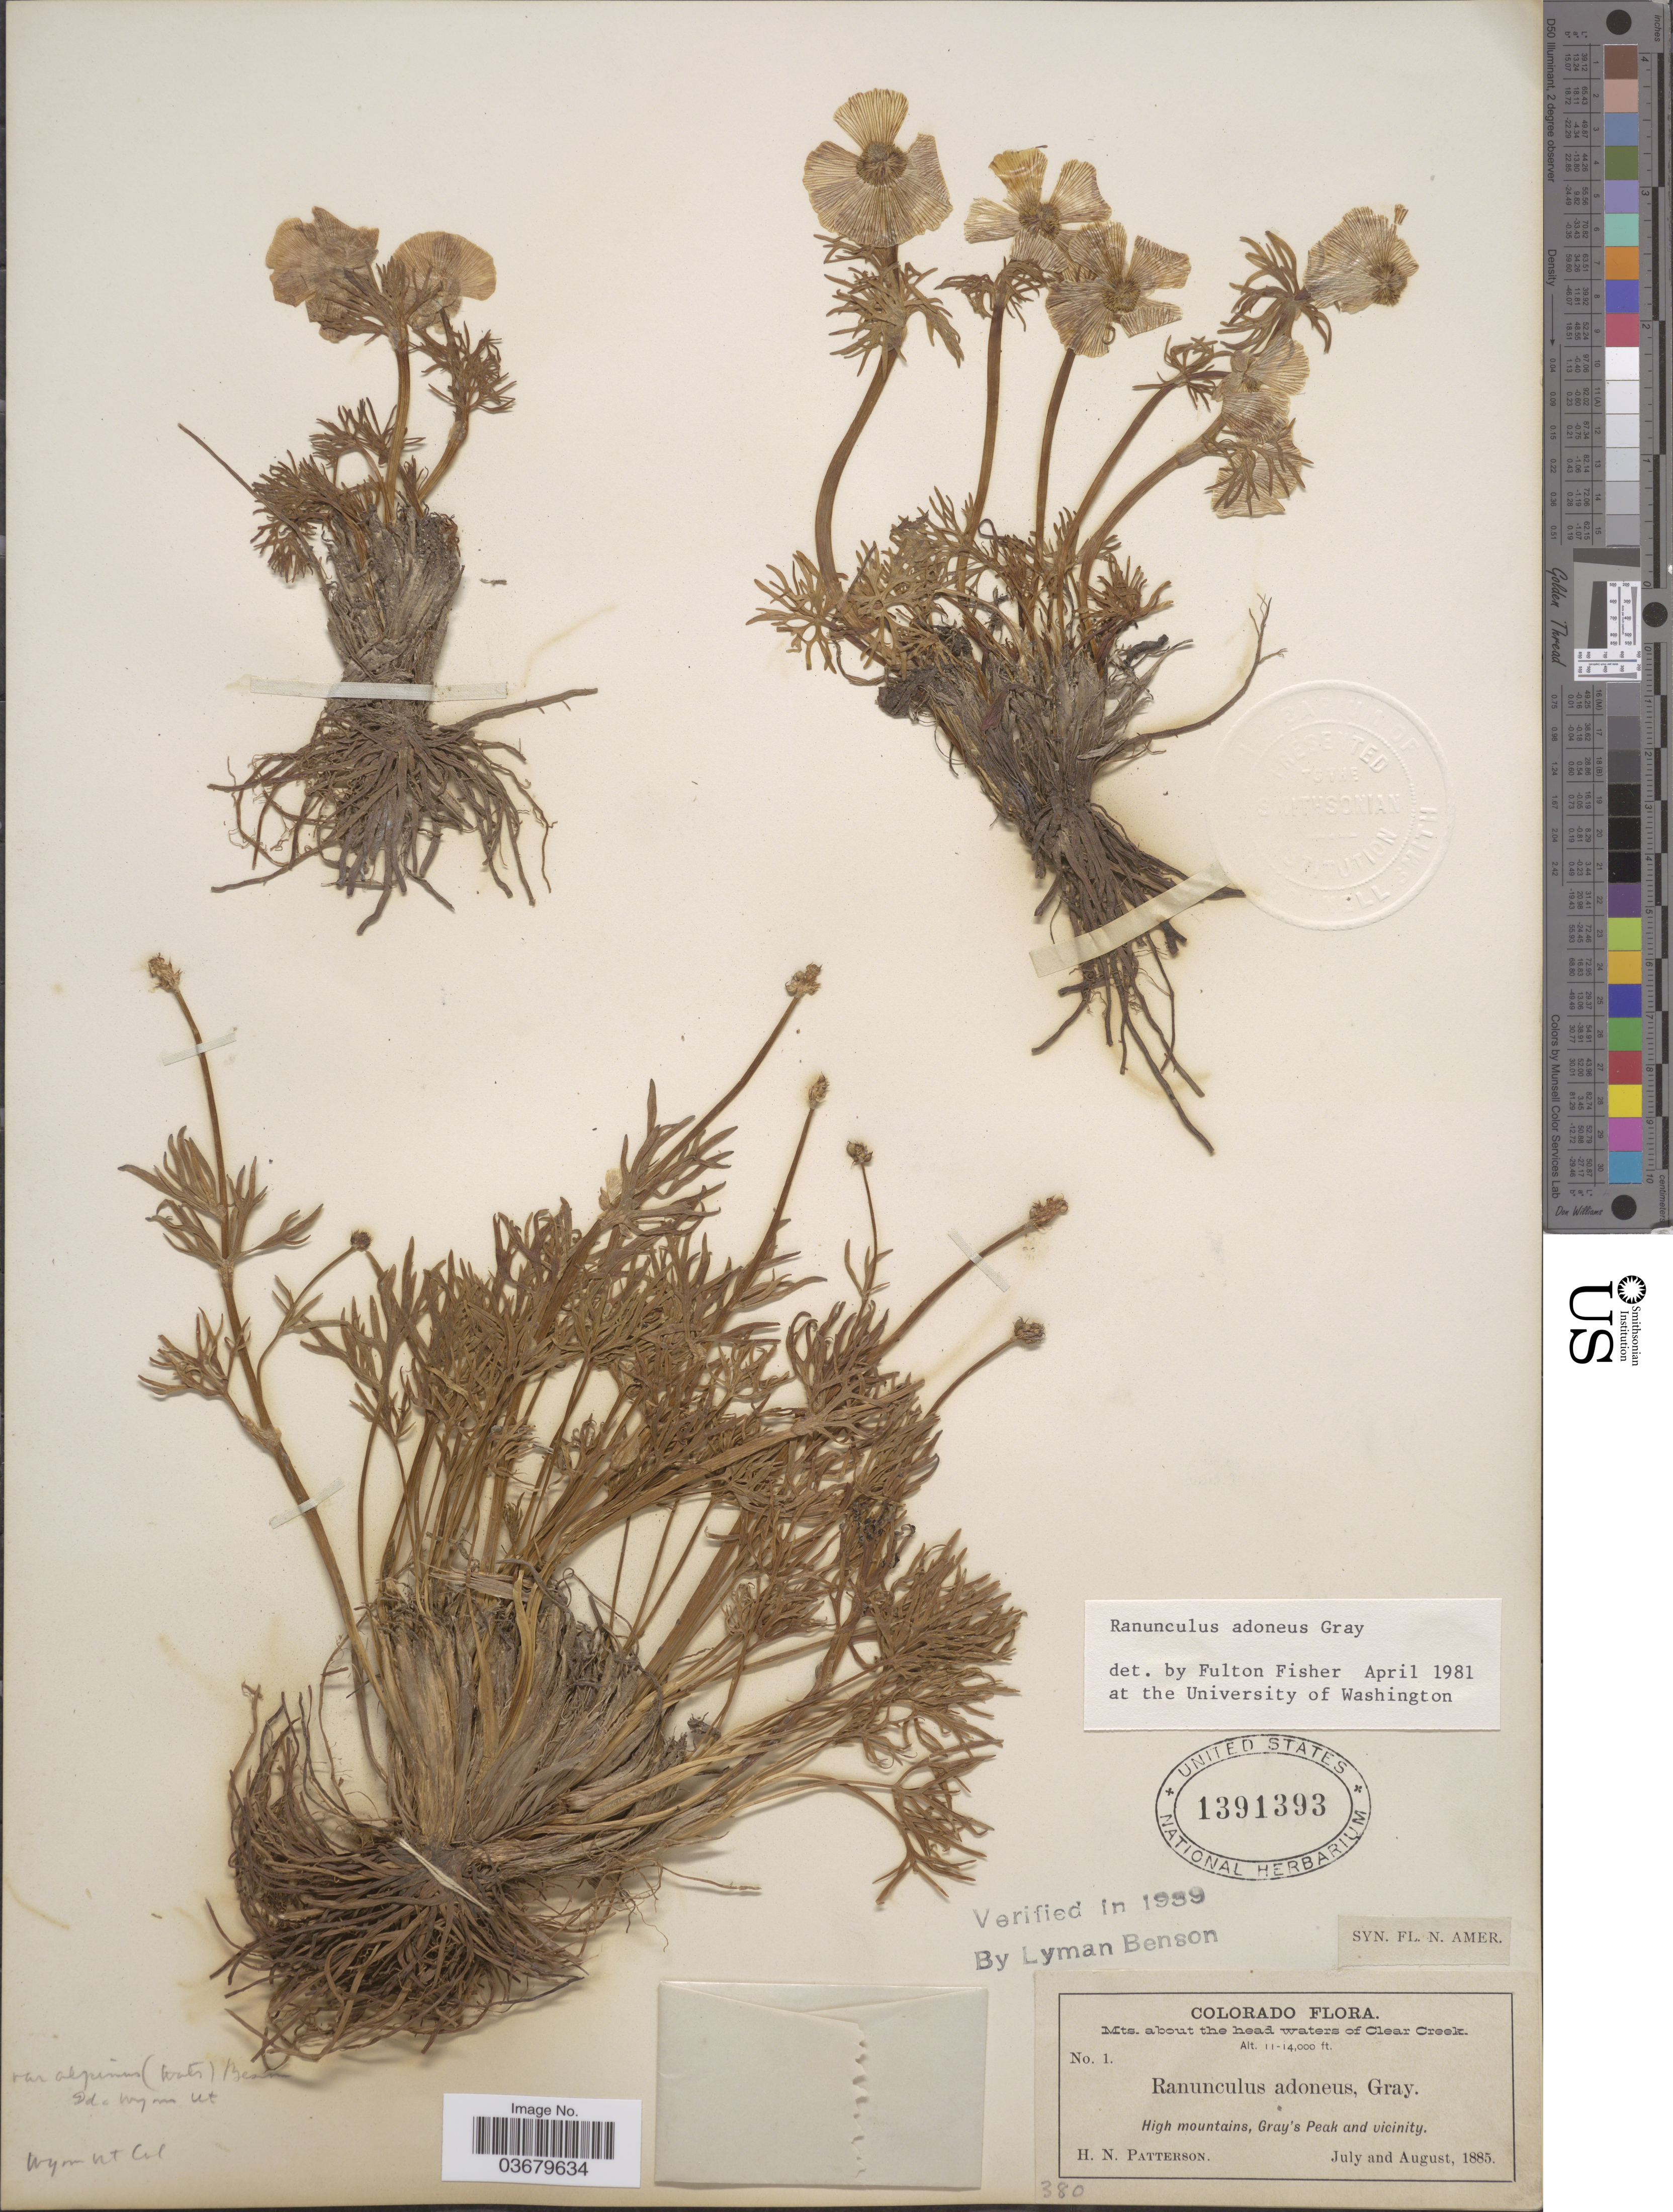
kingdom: Plantae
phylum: Tracheophyta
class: Magnoliopsida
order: Ranunculales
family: Ranunculaceae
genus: Ranunculus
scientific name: Ranunculus adoneus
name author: A. Gray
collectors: H. N. Patterson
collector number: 1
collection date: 1885-07/1885-08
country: United States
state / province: Colorado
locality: Mts. about the head waters of Clear Creek. High mountains, Gray's Peak and vicinity.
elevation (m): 3353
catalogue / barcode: US 1391393